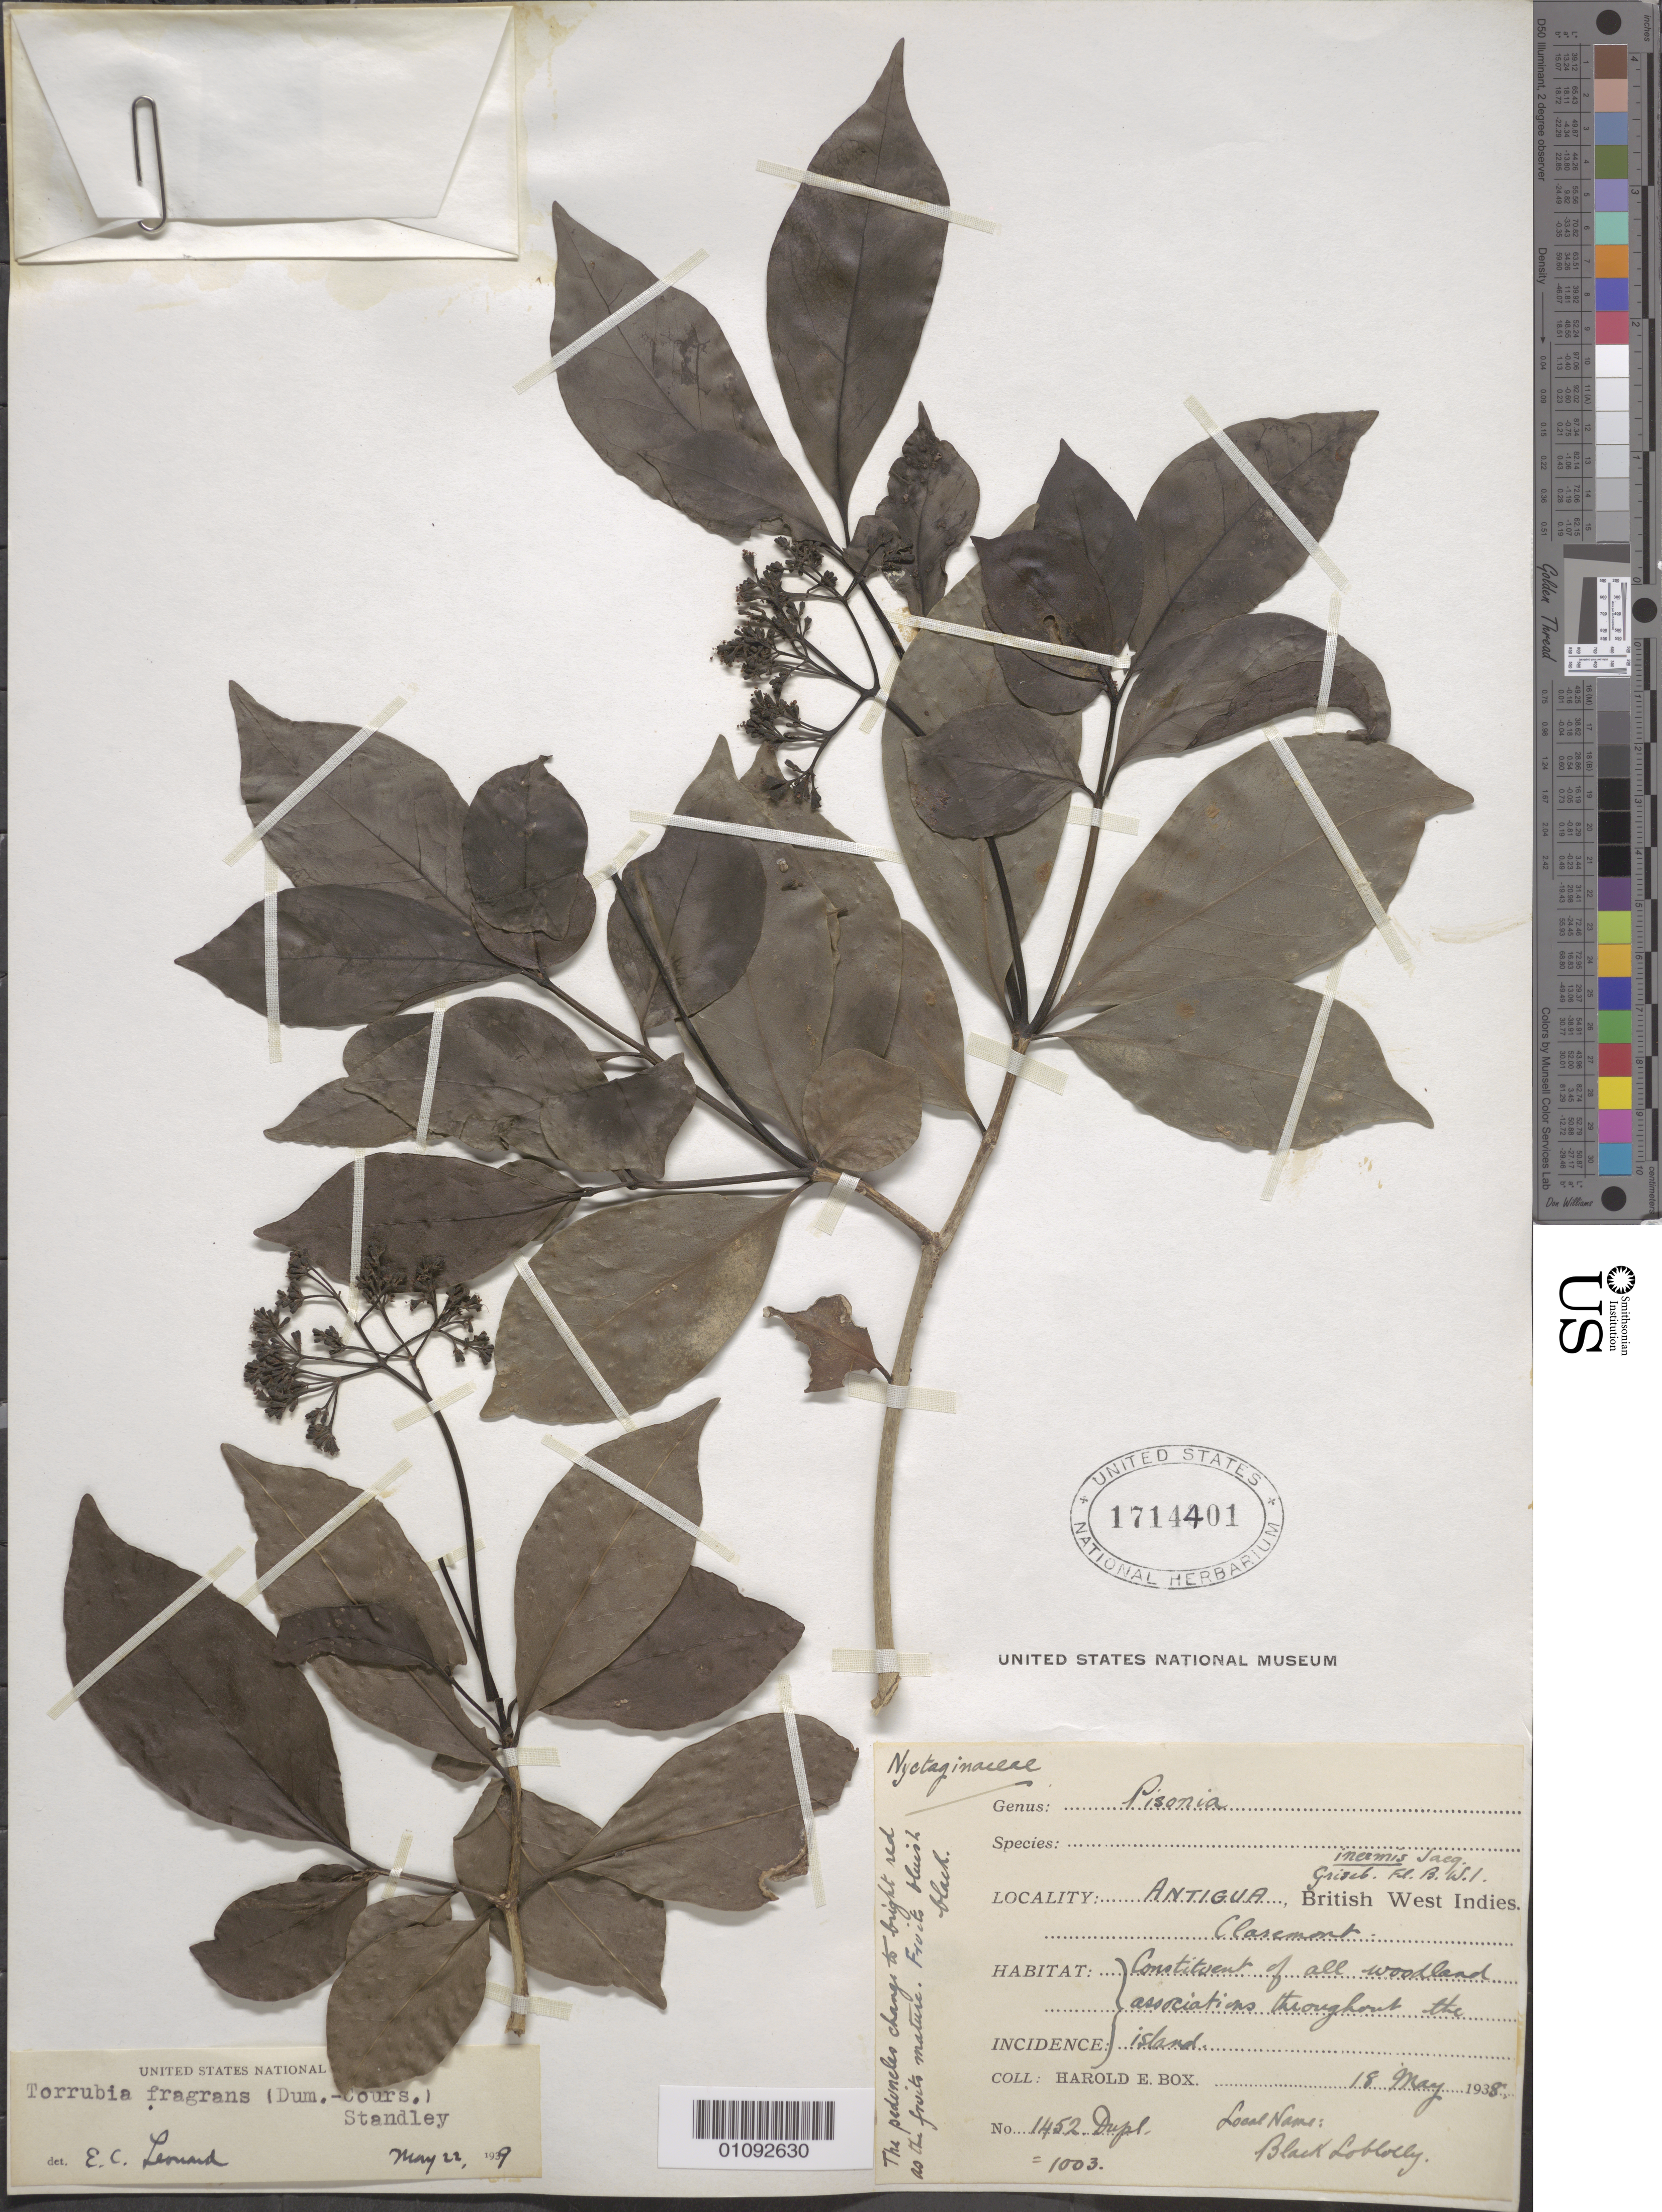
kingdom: Plantae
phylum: Tracheophyta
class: Magnoliopsida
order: Caryophyllales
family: Nyctaginaceae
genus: Guapira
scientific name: Guapira fragrans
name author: (Dum. Cours.) Little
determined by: Strong, Mark T., (BOT), Smithsonian Institution - National Museum of Natural History (UNITED STATES)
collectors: H. E. Box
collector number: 1003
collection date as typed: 18 May 1938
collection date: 1938-05-18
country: Antigua and Barbuda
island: Antigua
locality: Claremont.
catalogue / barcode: US 1714401